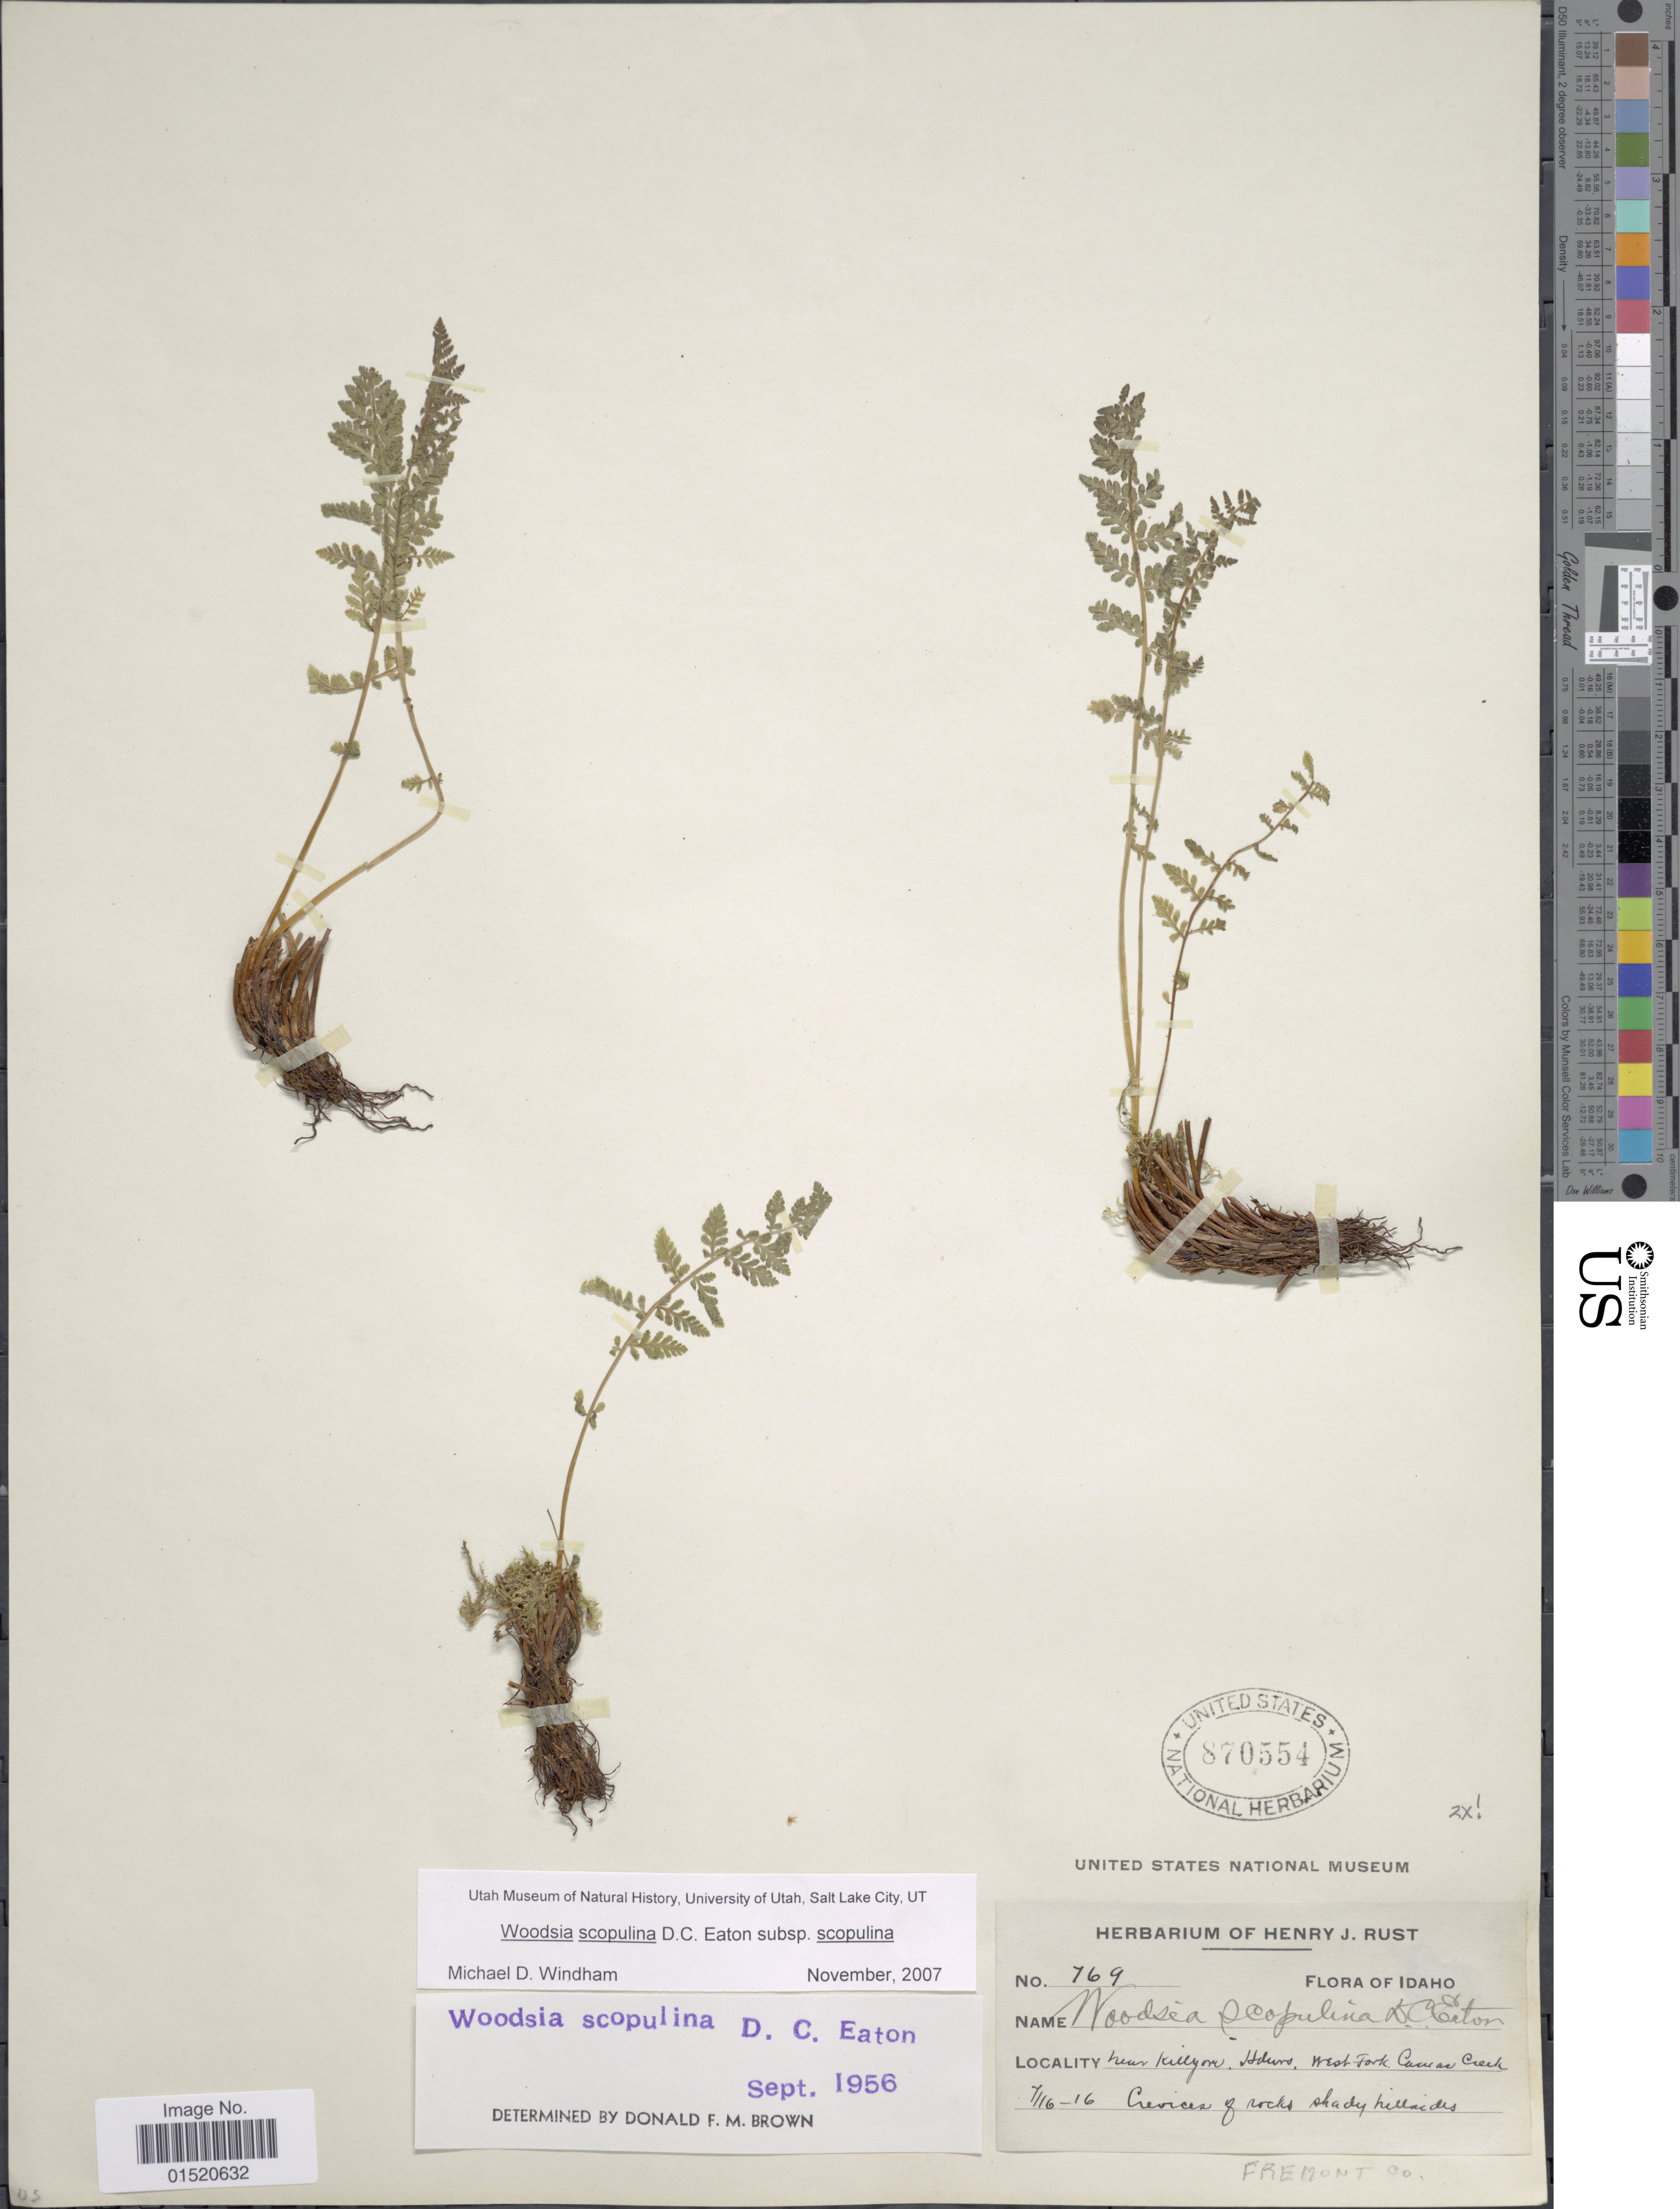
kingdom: Plantae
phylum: Tracheophyta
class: Polypodiopsida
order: Polypodiales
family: Woodsiaceae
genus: Woodsia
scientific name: Woodsia scopulina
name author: D.C. Eaton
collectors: ex herb. Henry J. Rust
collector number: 769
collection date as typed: Transcribed d/m/y: 16/7/16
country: United States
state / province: Idaho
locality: Near Killyove, west Fork Caucus Creek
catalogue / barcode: US 870554